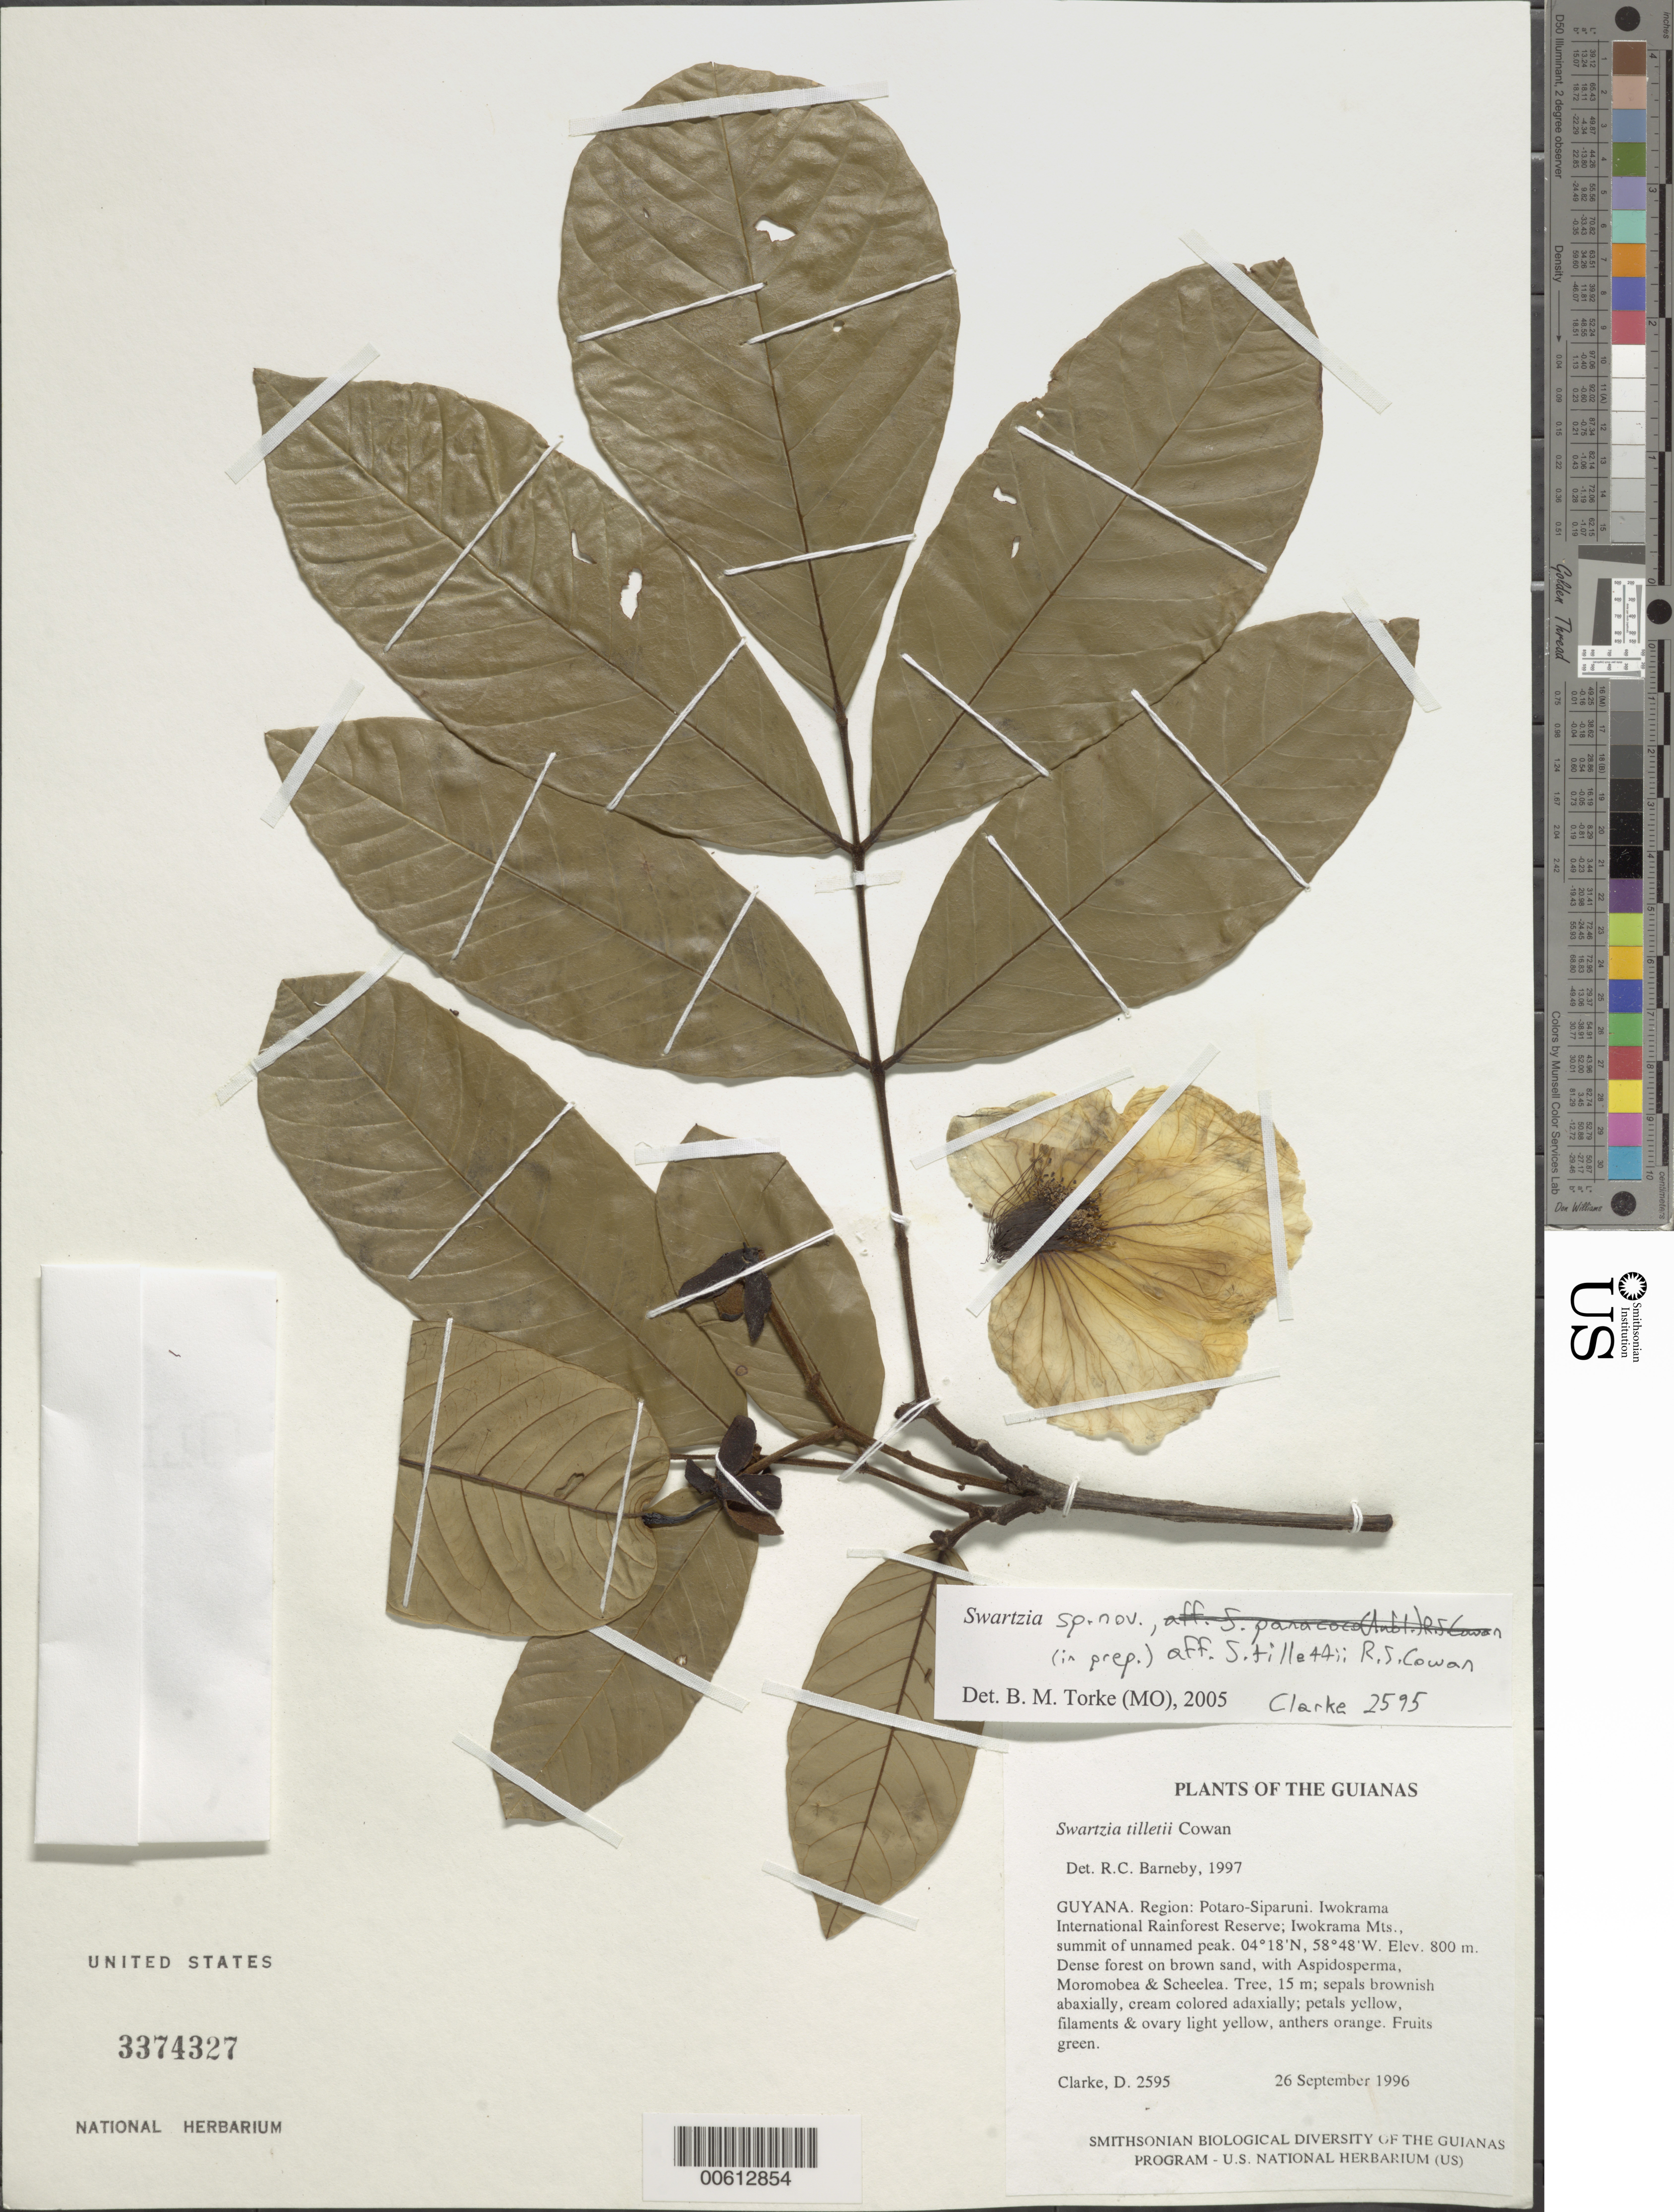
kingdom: Plantae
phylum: Tracheophyta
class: Magnoliopsida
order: Fabales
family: Fabaceae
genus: Swartzia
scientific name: Swartzia tillettii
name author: R.S. Cowan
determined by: Torke, B. M., (MO)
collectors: H. D. Clarke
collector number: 2595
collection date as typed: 26 September 1996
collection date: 1996-09-26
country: Guyana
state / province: Potaro-Siparuni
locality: Iwokrama International Rainforest Reserve; Iwokrama Mts., summit of unnamed peak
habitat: Dense forest on brown sand, with Aspidosperma, Moronobea & Scheelea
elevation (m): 800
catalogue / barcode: US 3374327